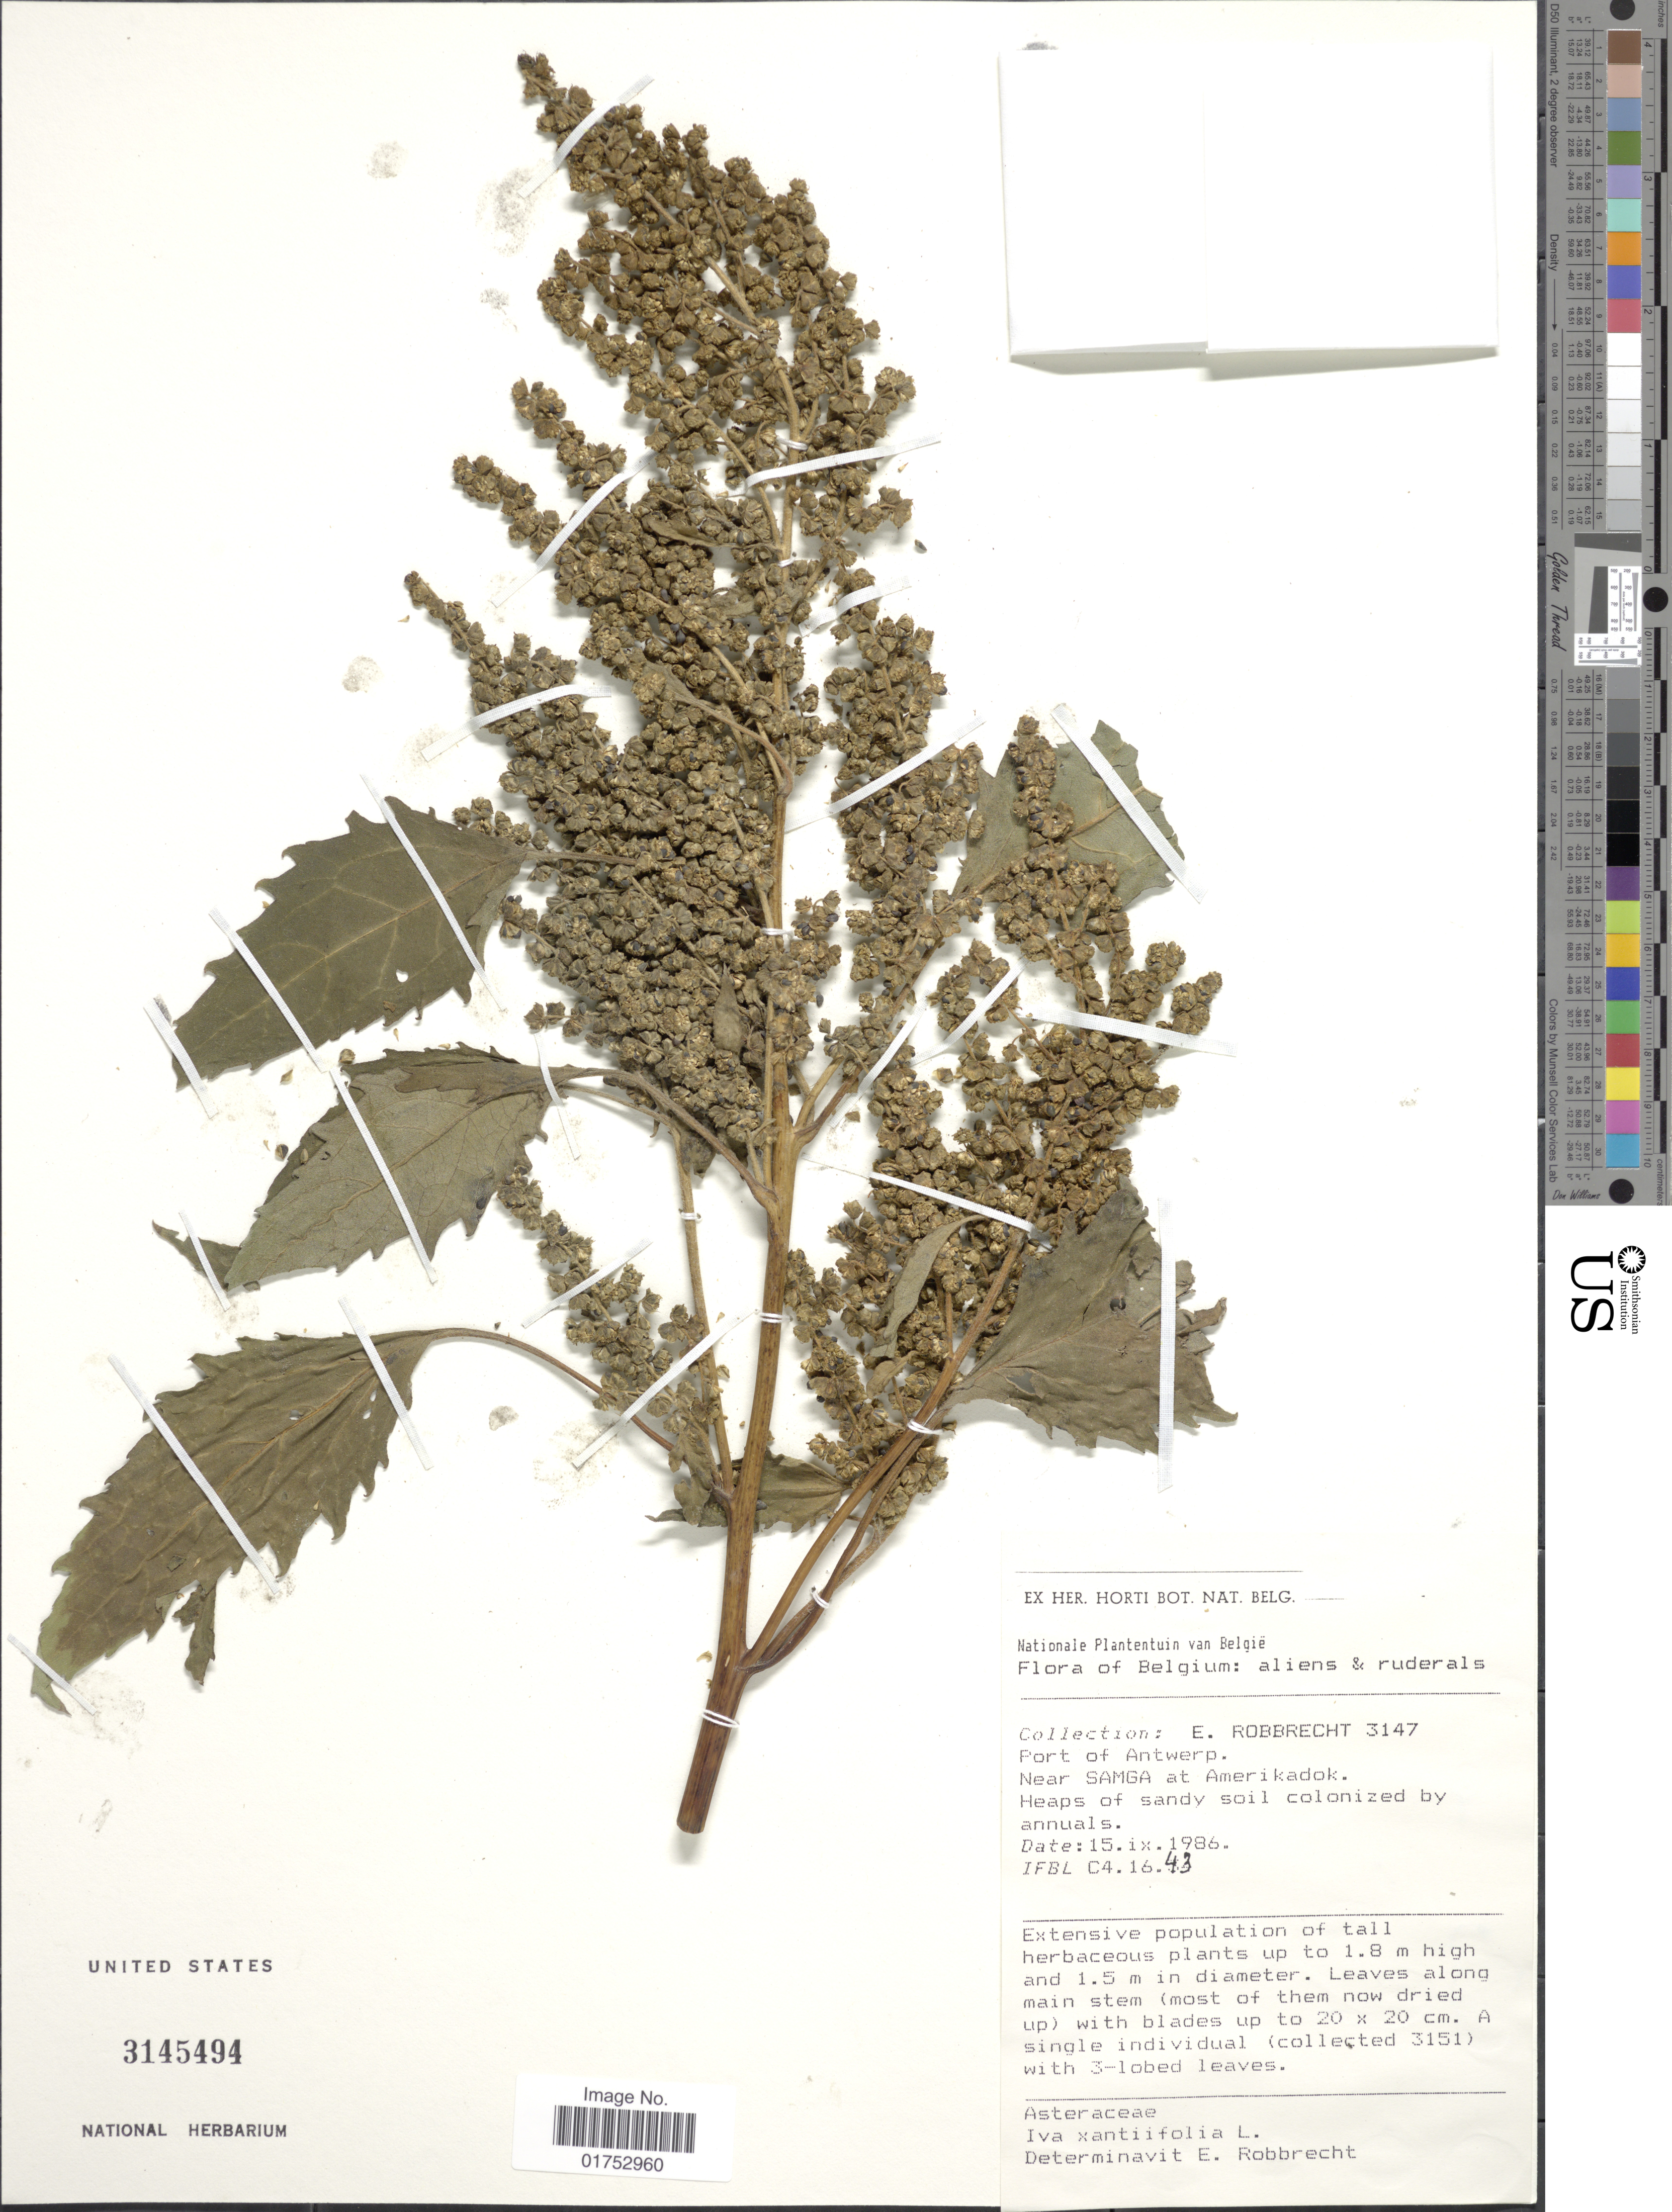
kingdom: Plantae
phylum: Tracheophyta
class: Magnoliopsida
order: Asterales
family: Asteraceae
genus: Iva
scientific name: Iva sp.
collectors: E. Robbrecht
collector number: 3147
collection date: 1986-09-15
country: Belgium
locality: Port of Antwerp, near Samga at Amerikadok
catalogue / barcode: US 3145494